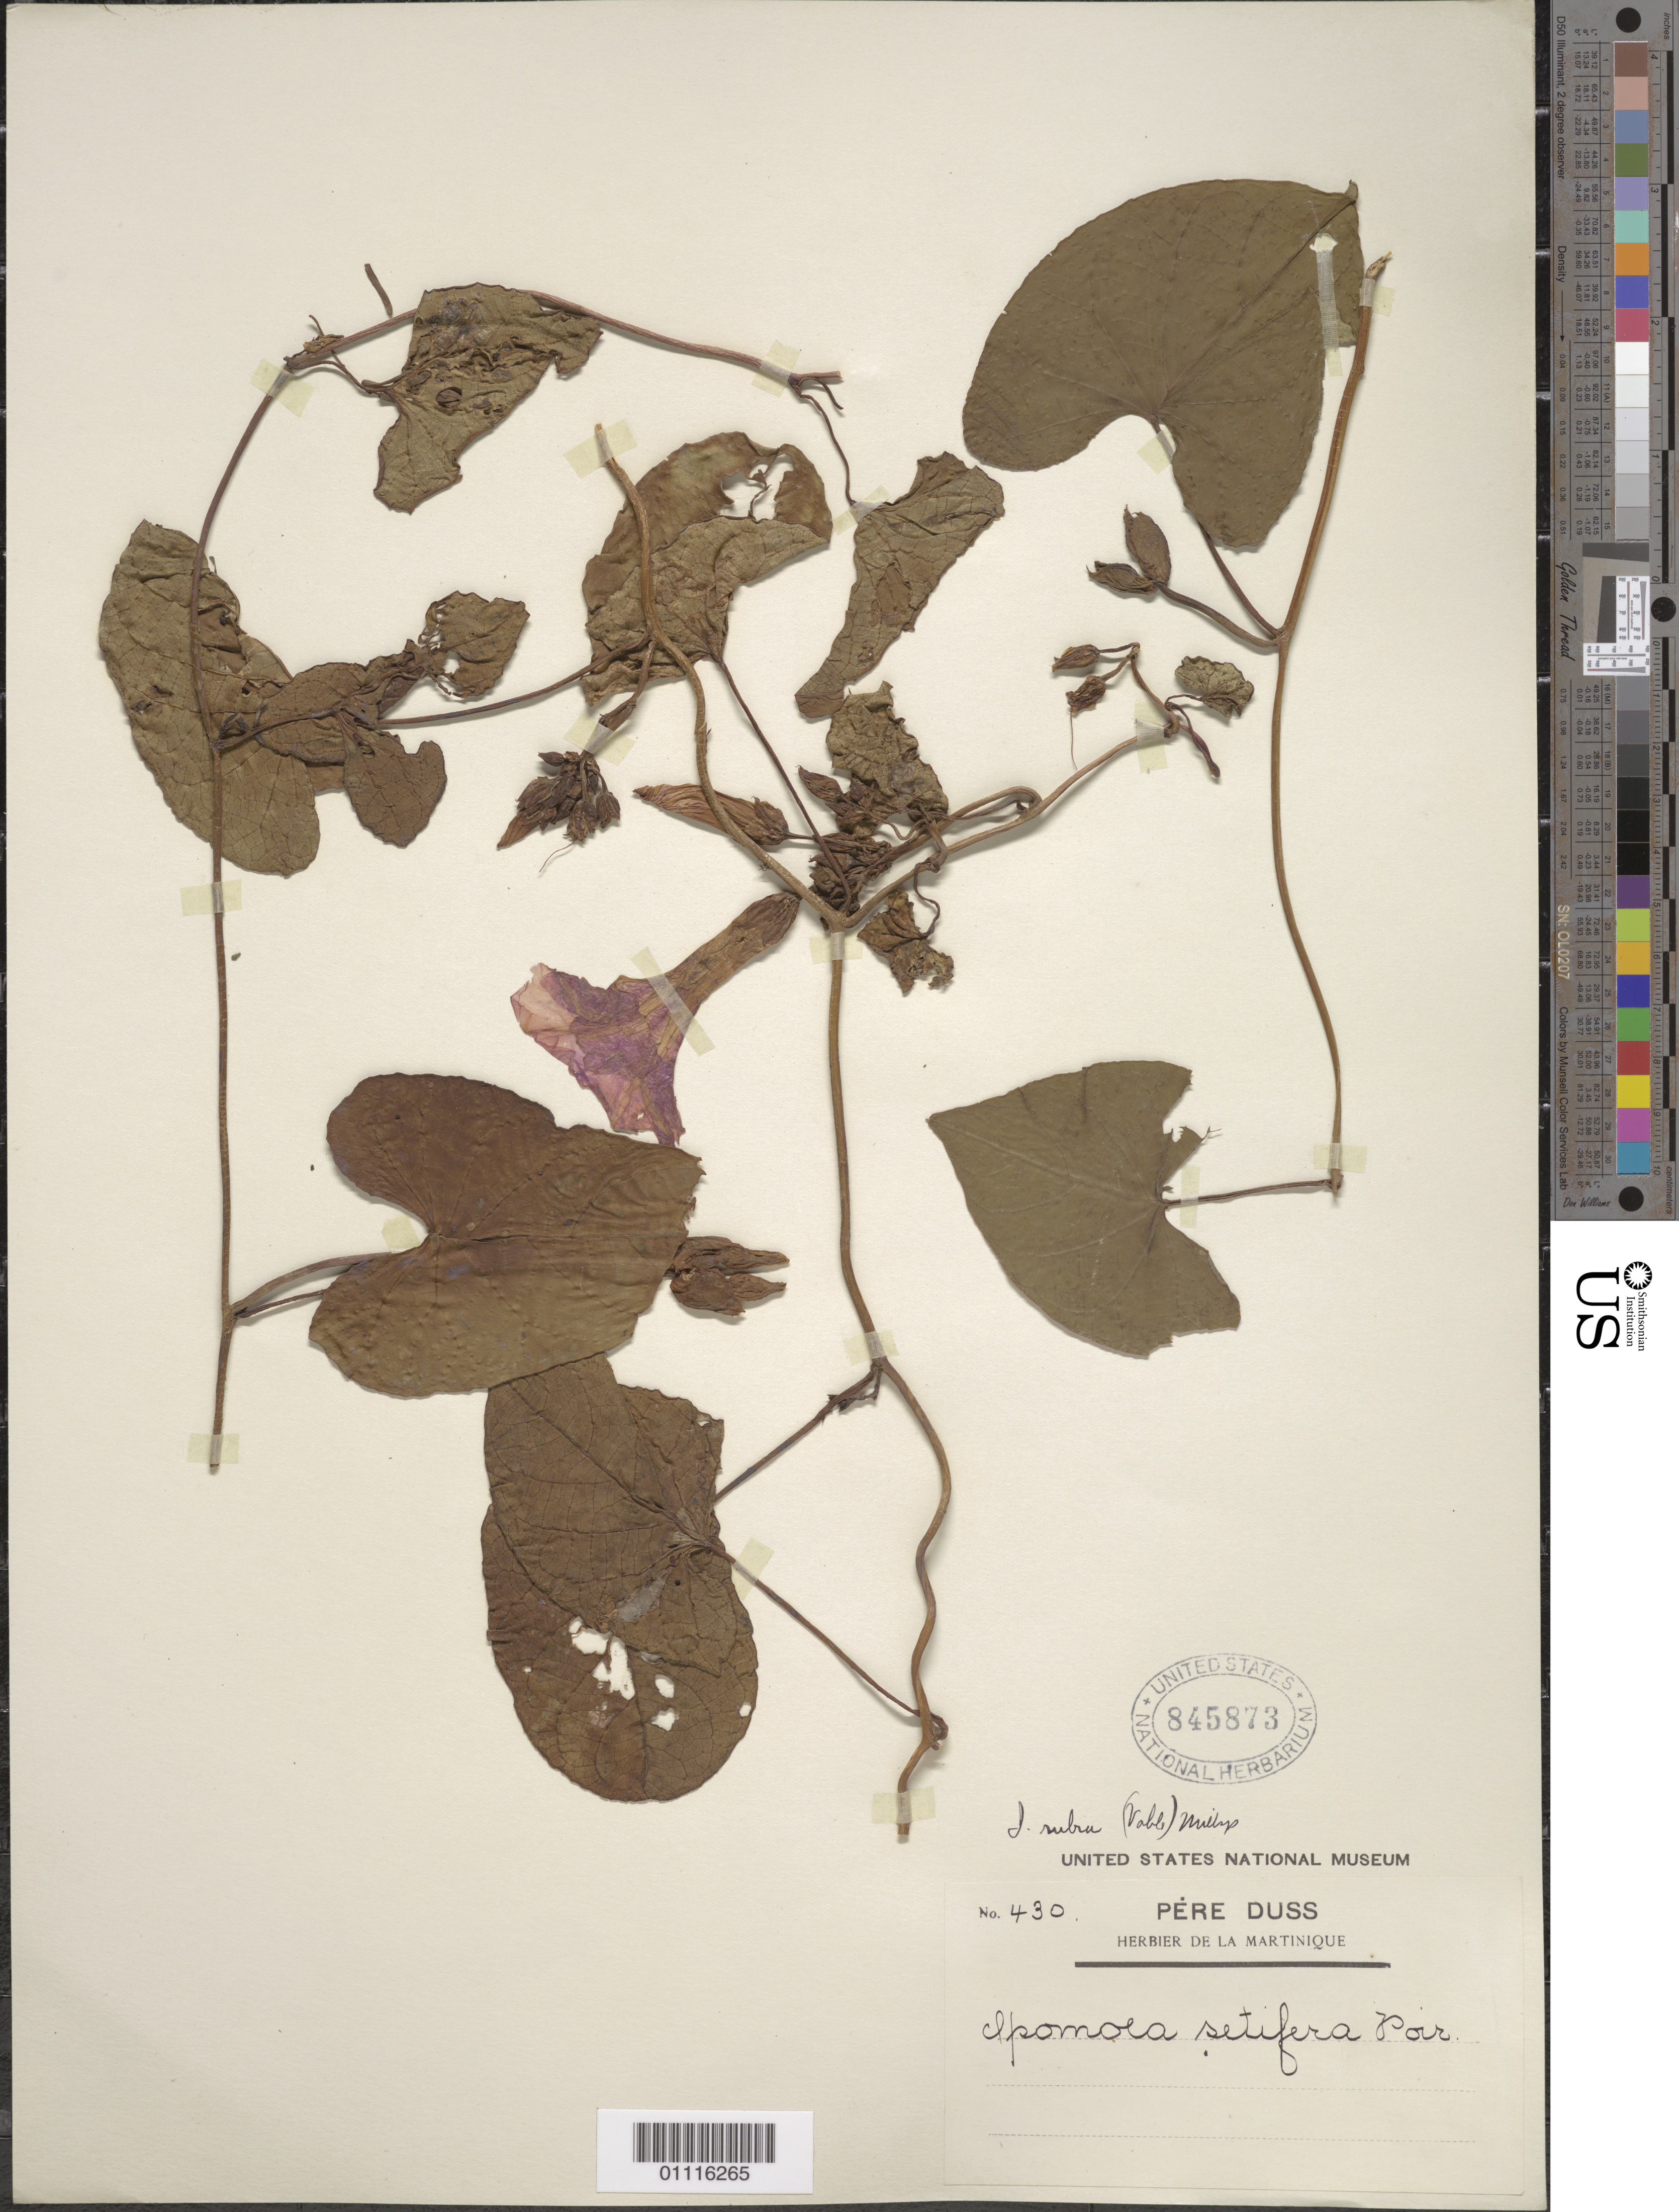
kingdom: Plantae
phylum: Tracheophyta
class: Magnoliopsida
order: Solanales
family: Convolvulaceae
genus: Ipomoea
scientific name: Ipomoea setifera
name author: Poir.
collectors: Père Duss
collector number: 430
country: Martinique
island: Martinique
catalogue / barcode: US 845873